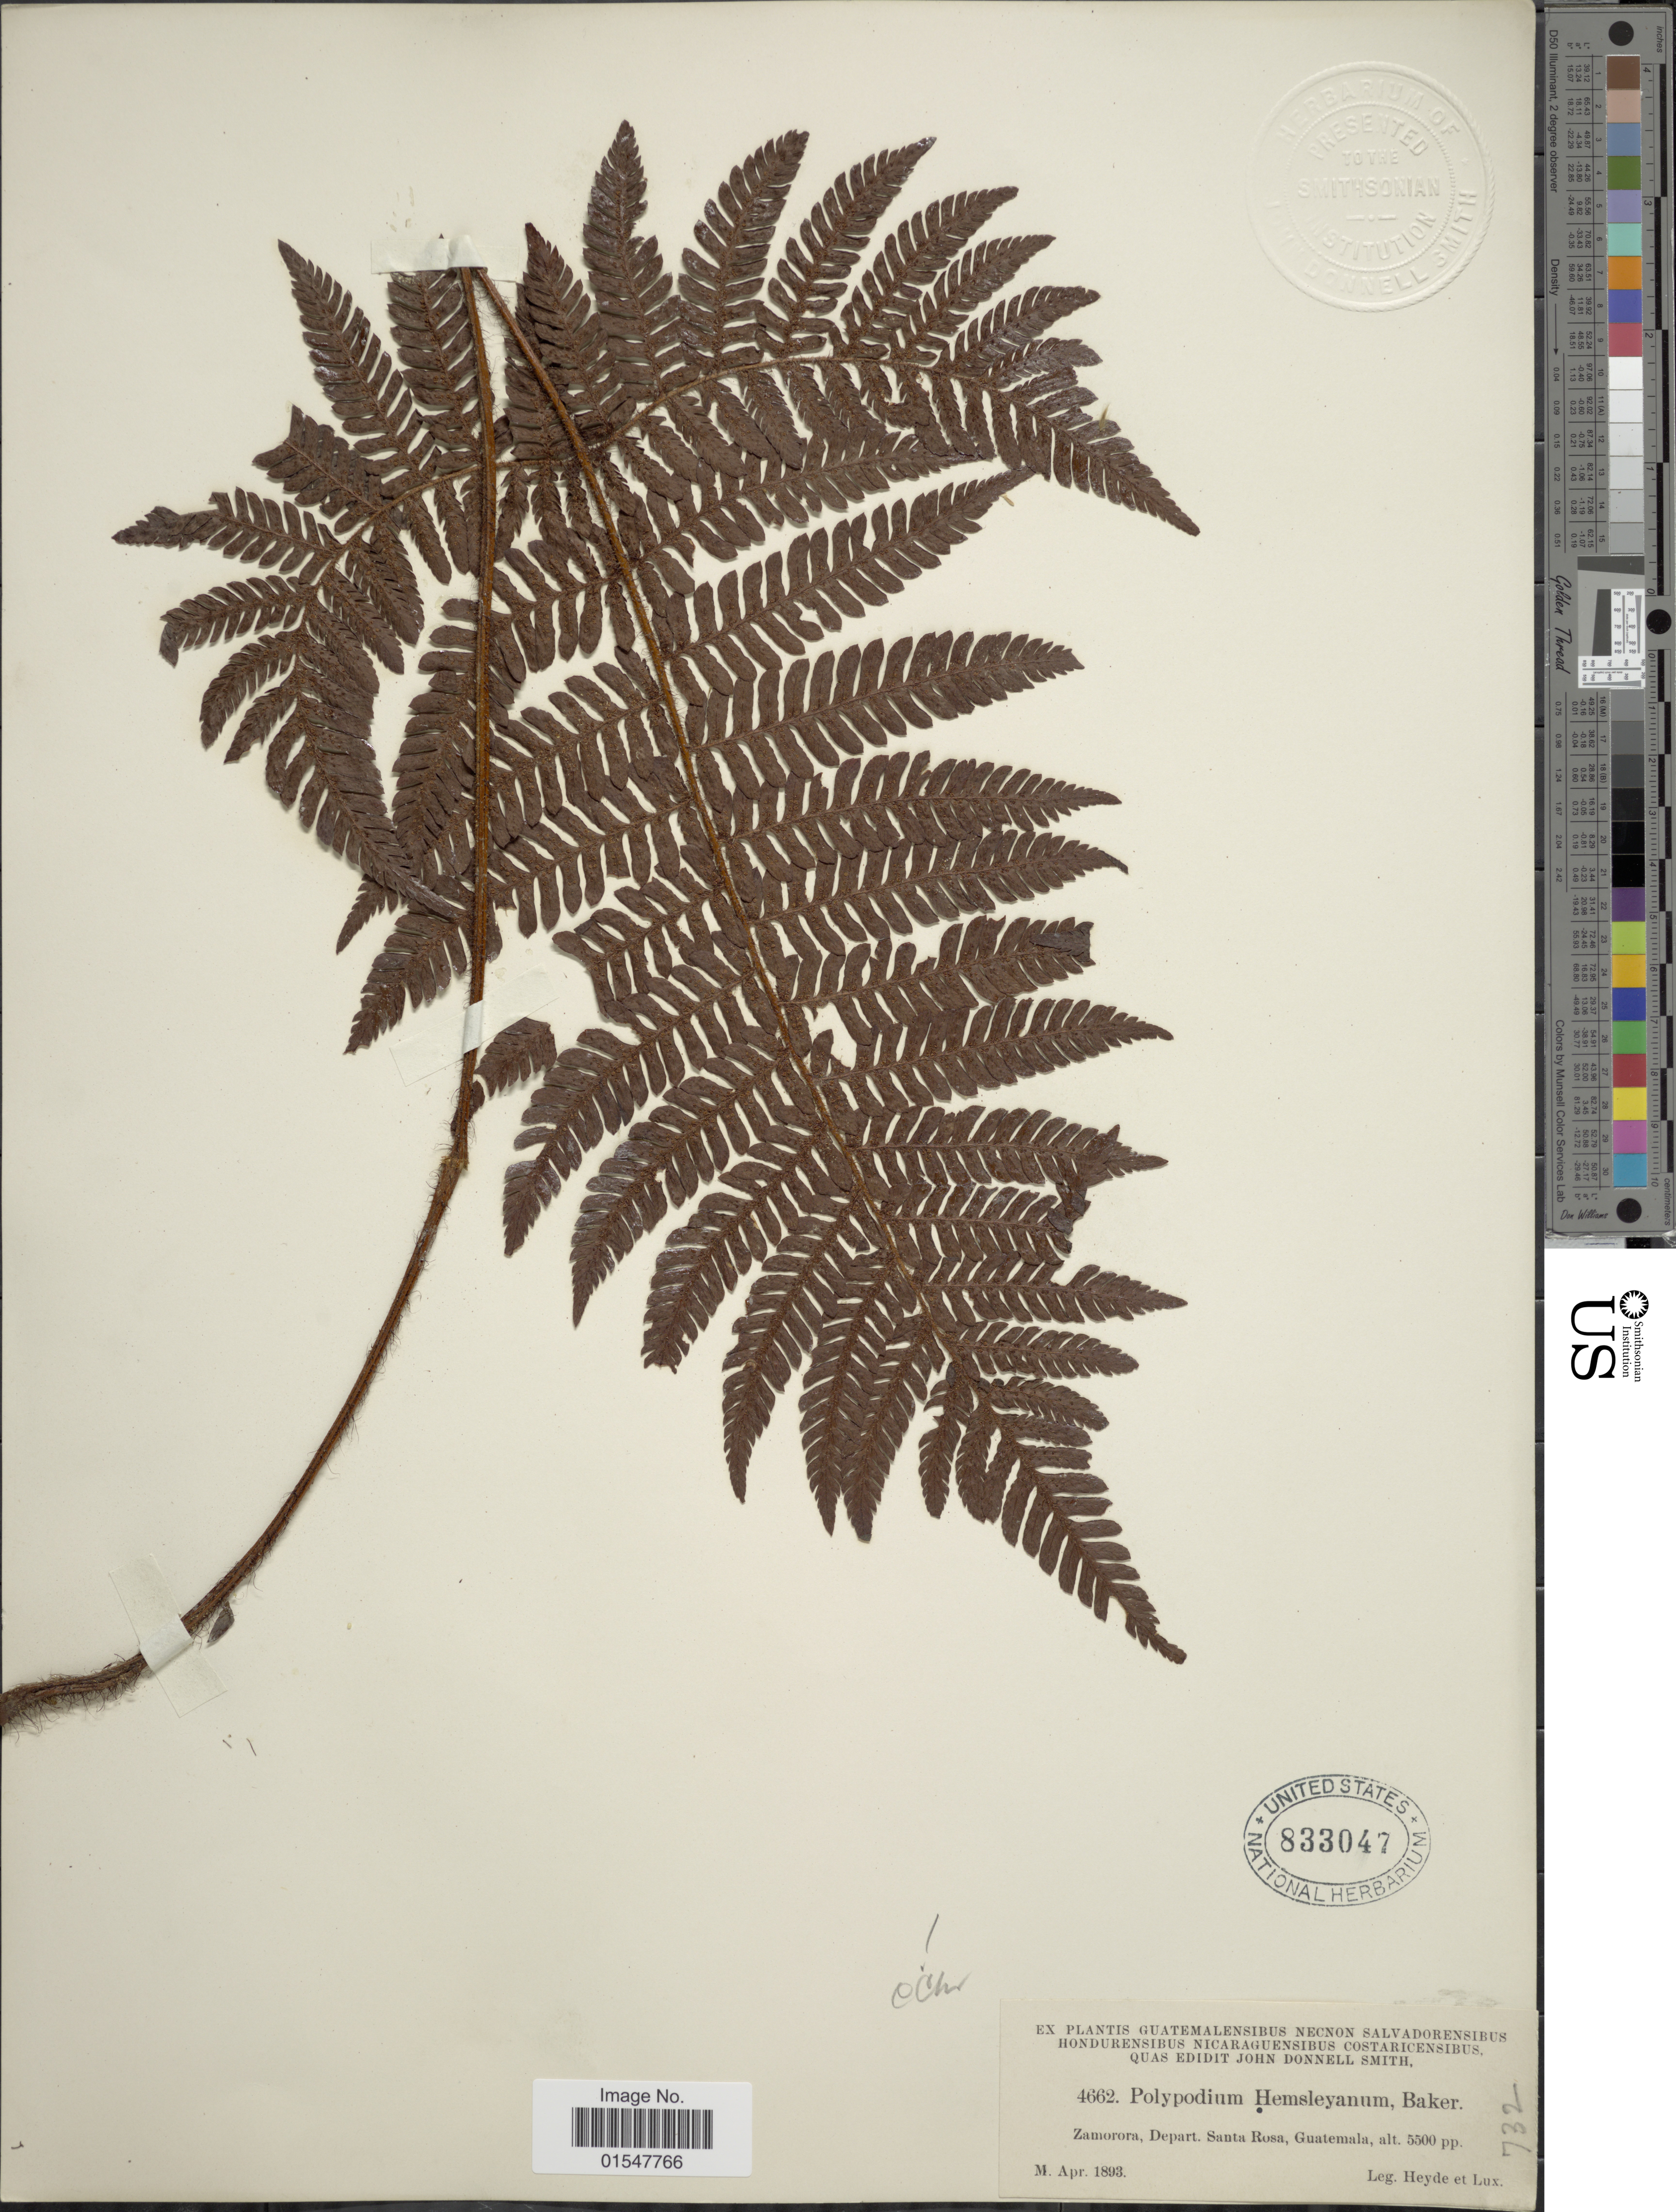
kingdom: Plantae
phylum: Tracheophyta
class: Polypodiopsida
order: Polypodiales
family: Dryopteridaceae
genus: Ctenitis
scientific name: Ctenitis hemsleyana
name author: (Baker ex Hemsl.) Copel.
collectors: Heyde & Lux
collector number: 4662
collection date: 1893-04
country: Guatemala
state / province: Santa Rosa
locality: Zamorora, Depart. santa Rosa, Guatemala.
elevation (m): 1676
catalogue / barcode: US 833047